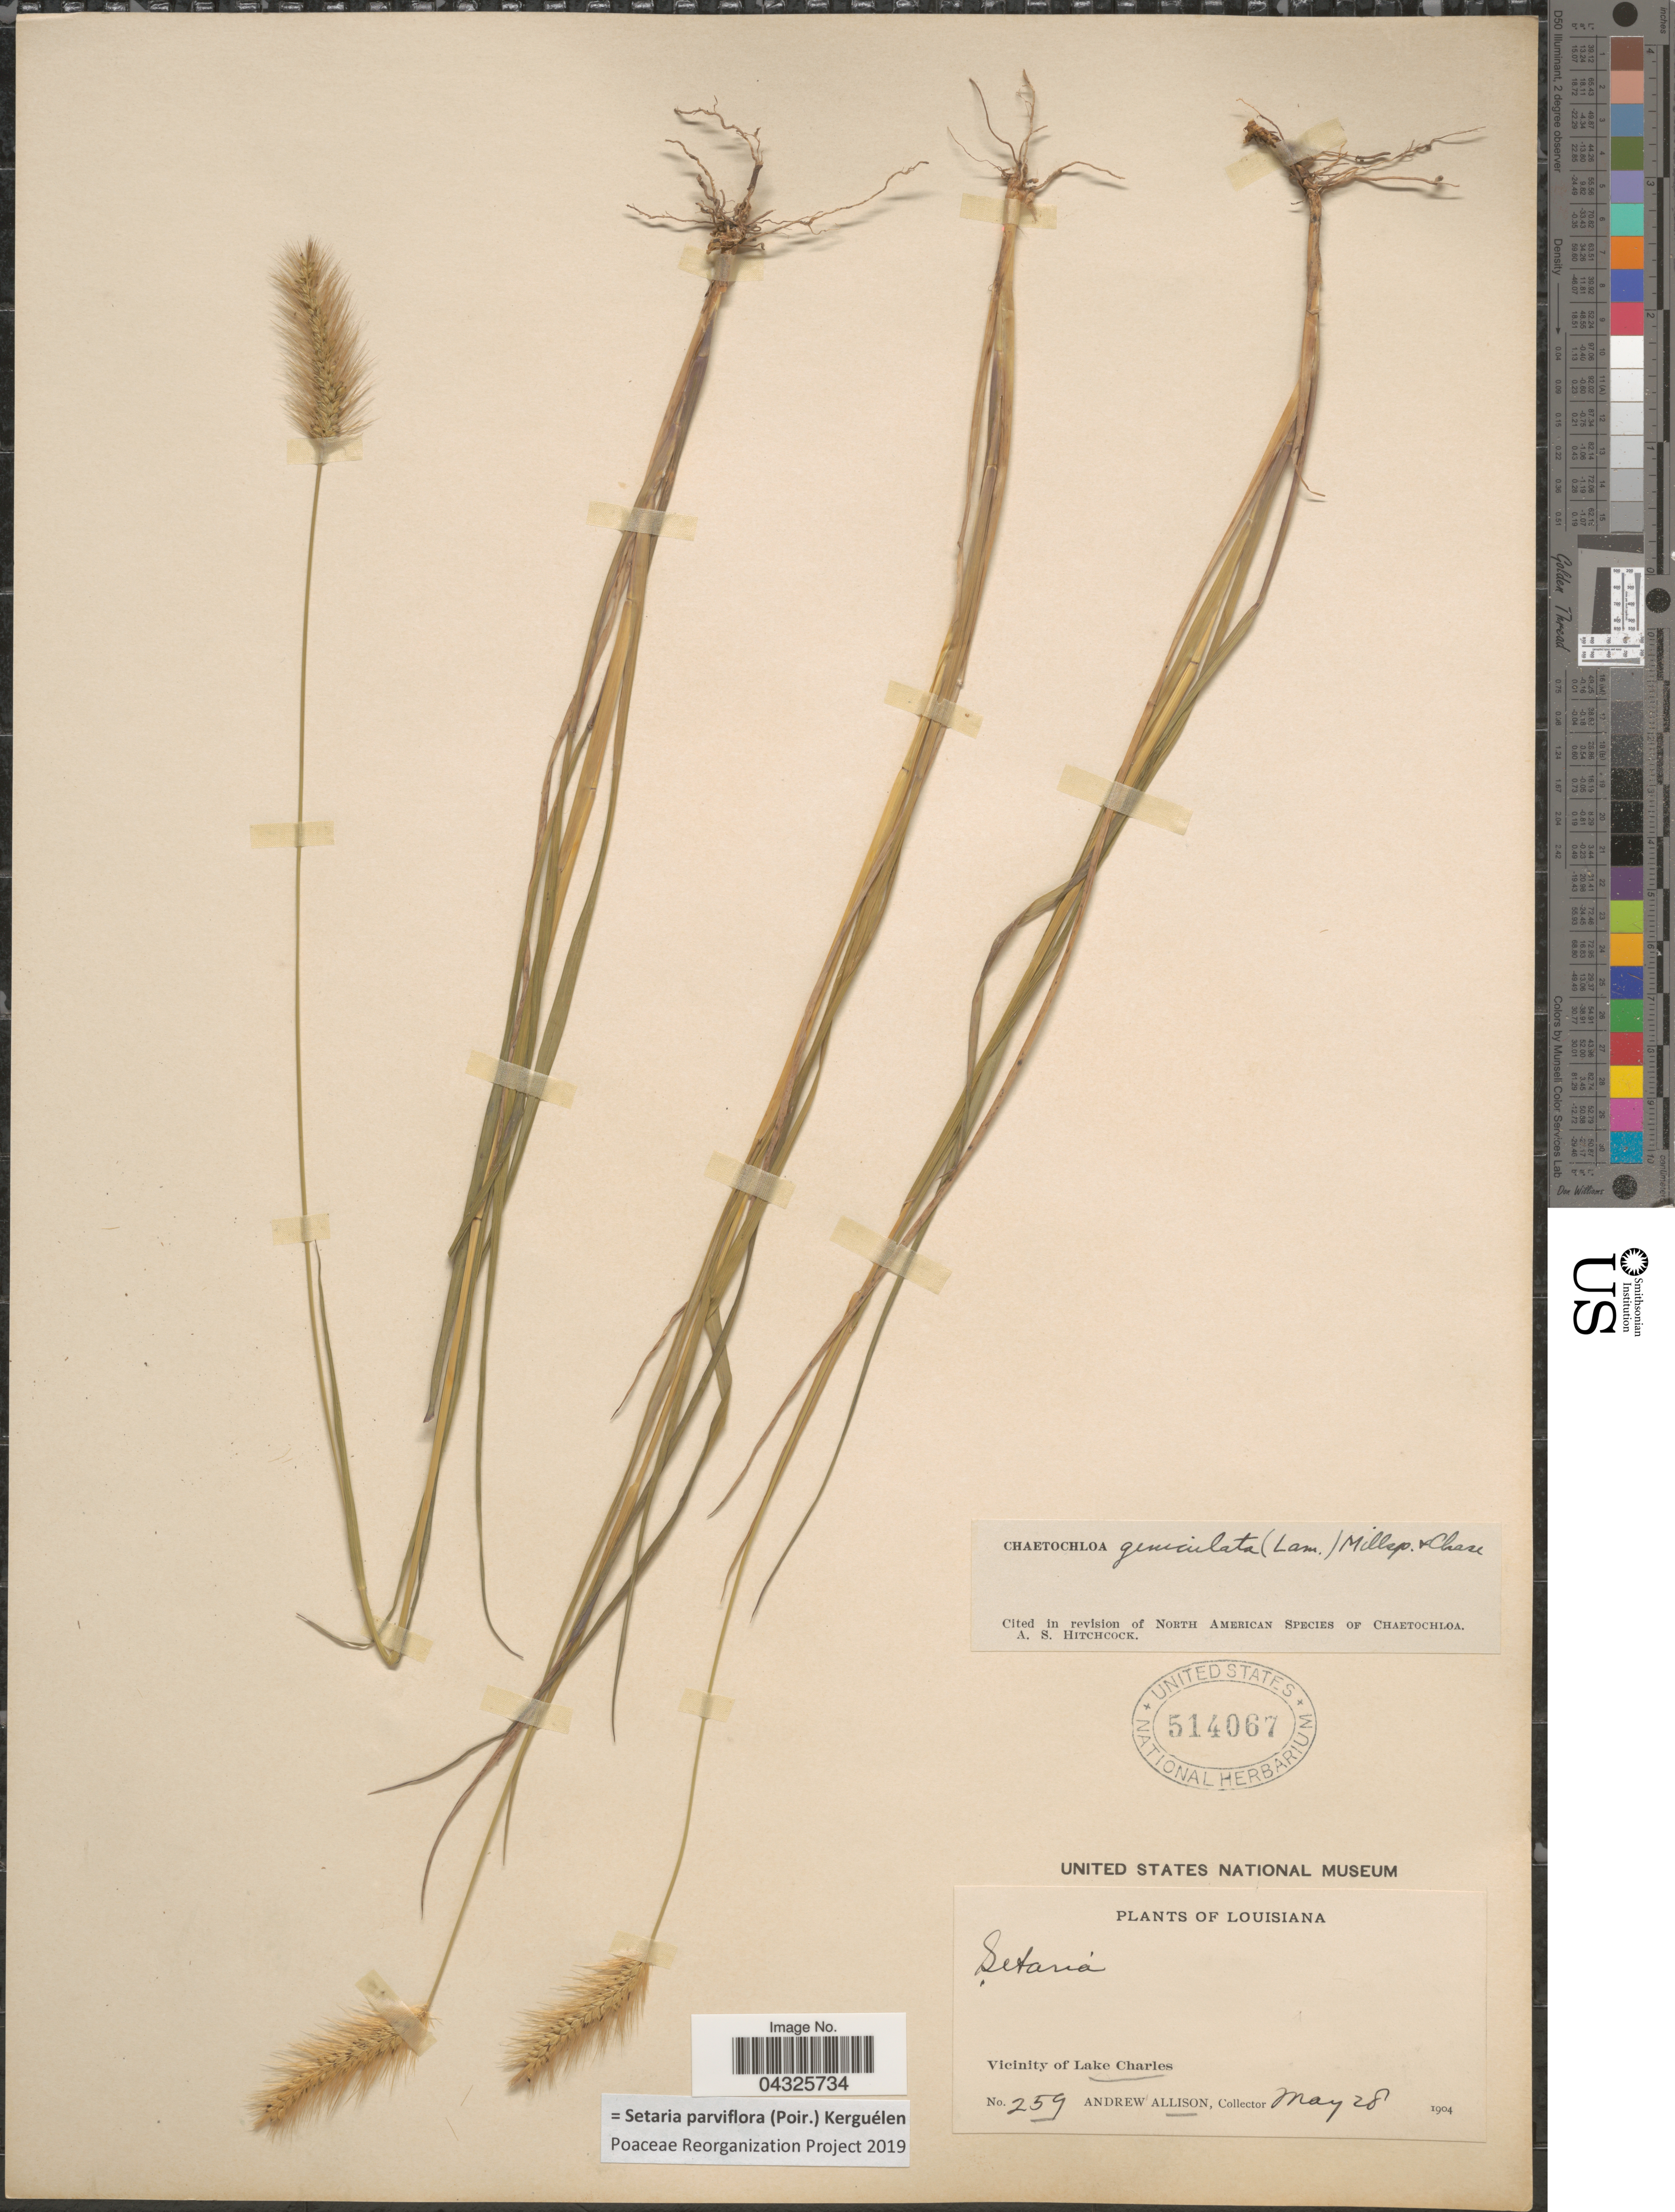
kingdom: Plantae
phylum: Tracheophyta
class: Liliopsida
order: Poales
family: Poaceae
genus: Setaria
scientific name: Setaria parviflora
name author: (Poir.) Kerguélen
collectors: A. Allison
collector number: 259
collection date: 1904-05-28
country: United States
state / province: Louisiana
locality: Vicinity of Lake Charles.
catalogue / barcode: US 514067